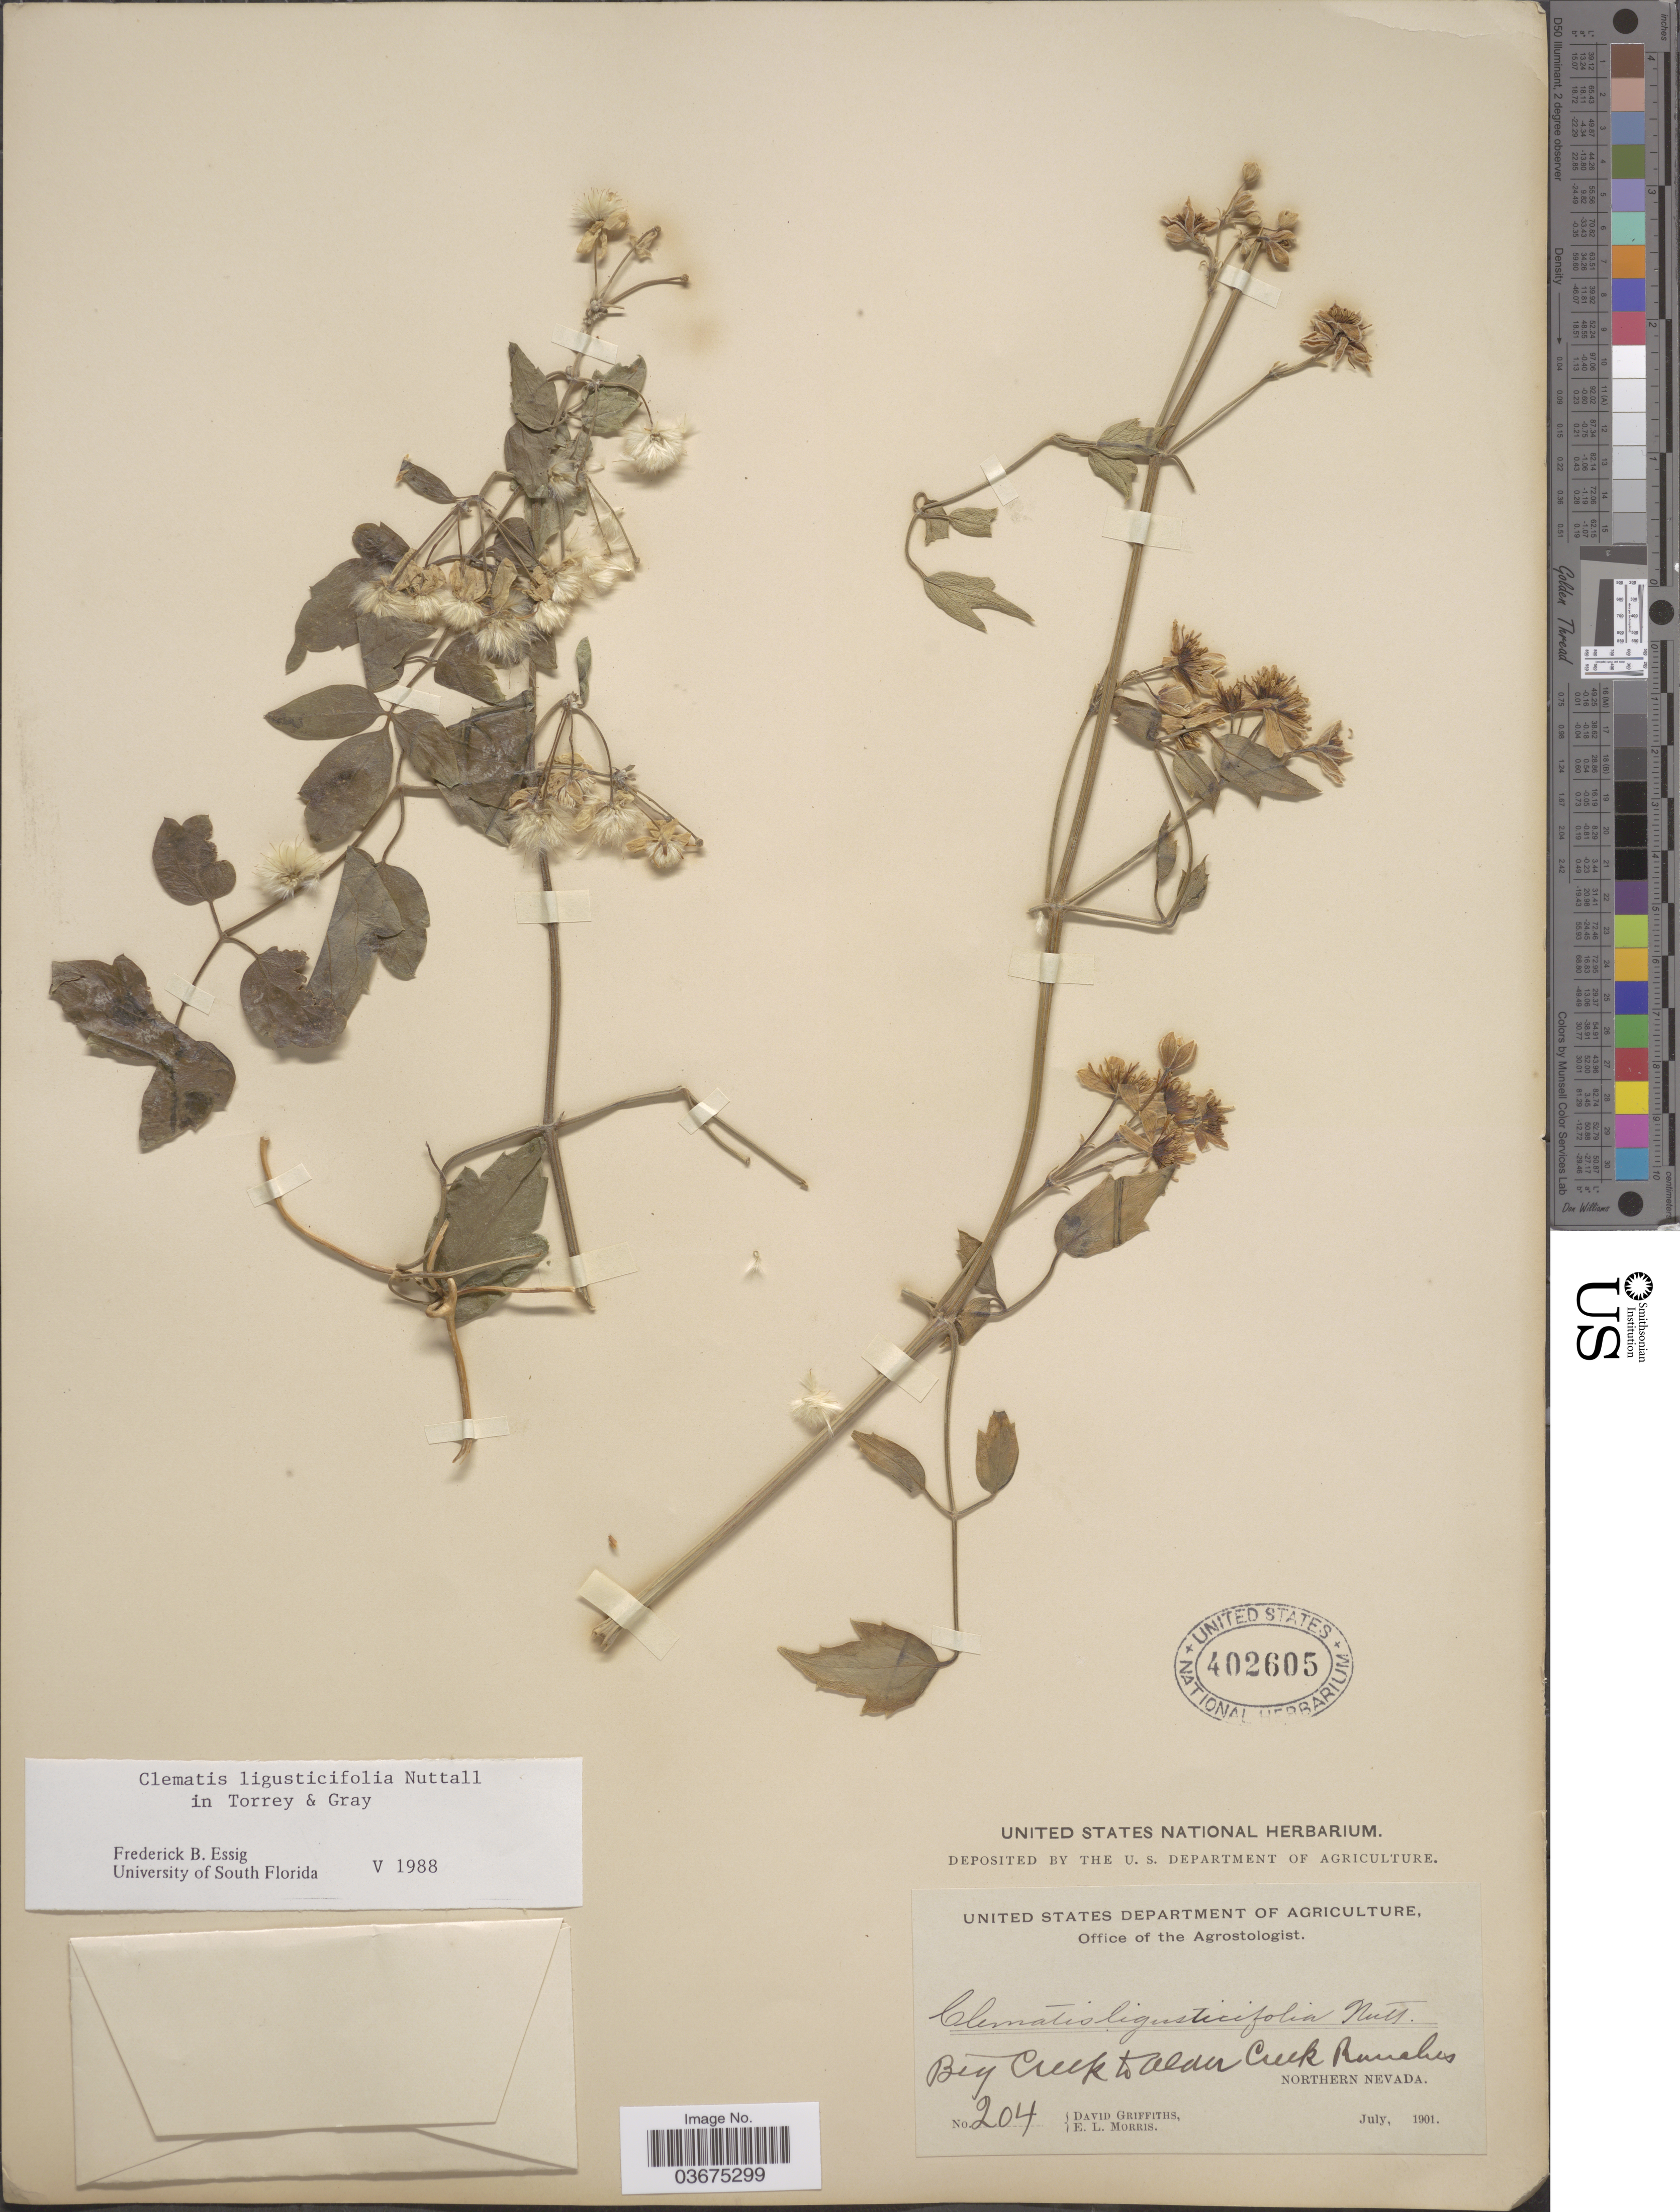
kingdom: Plantae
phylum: Tracheophyta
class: Magnoliopsida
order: Ranunculales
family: Ranunculaceae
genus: Clematis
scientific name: Clematis ligusticifolia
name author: Nutt.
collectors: D. Griffiths & E. Morris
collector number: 204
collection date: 1901-07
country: United States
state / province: Nevada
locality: Big Creek to Alder Creek Ranches, Northern Nevada.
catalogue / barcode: US 402605